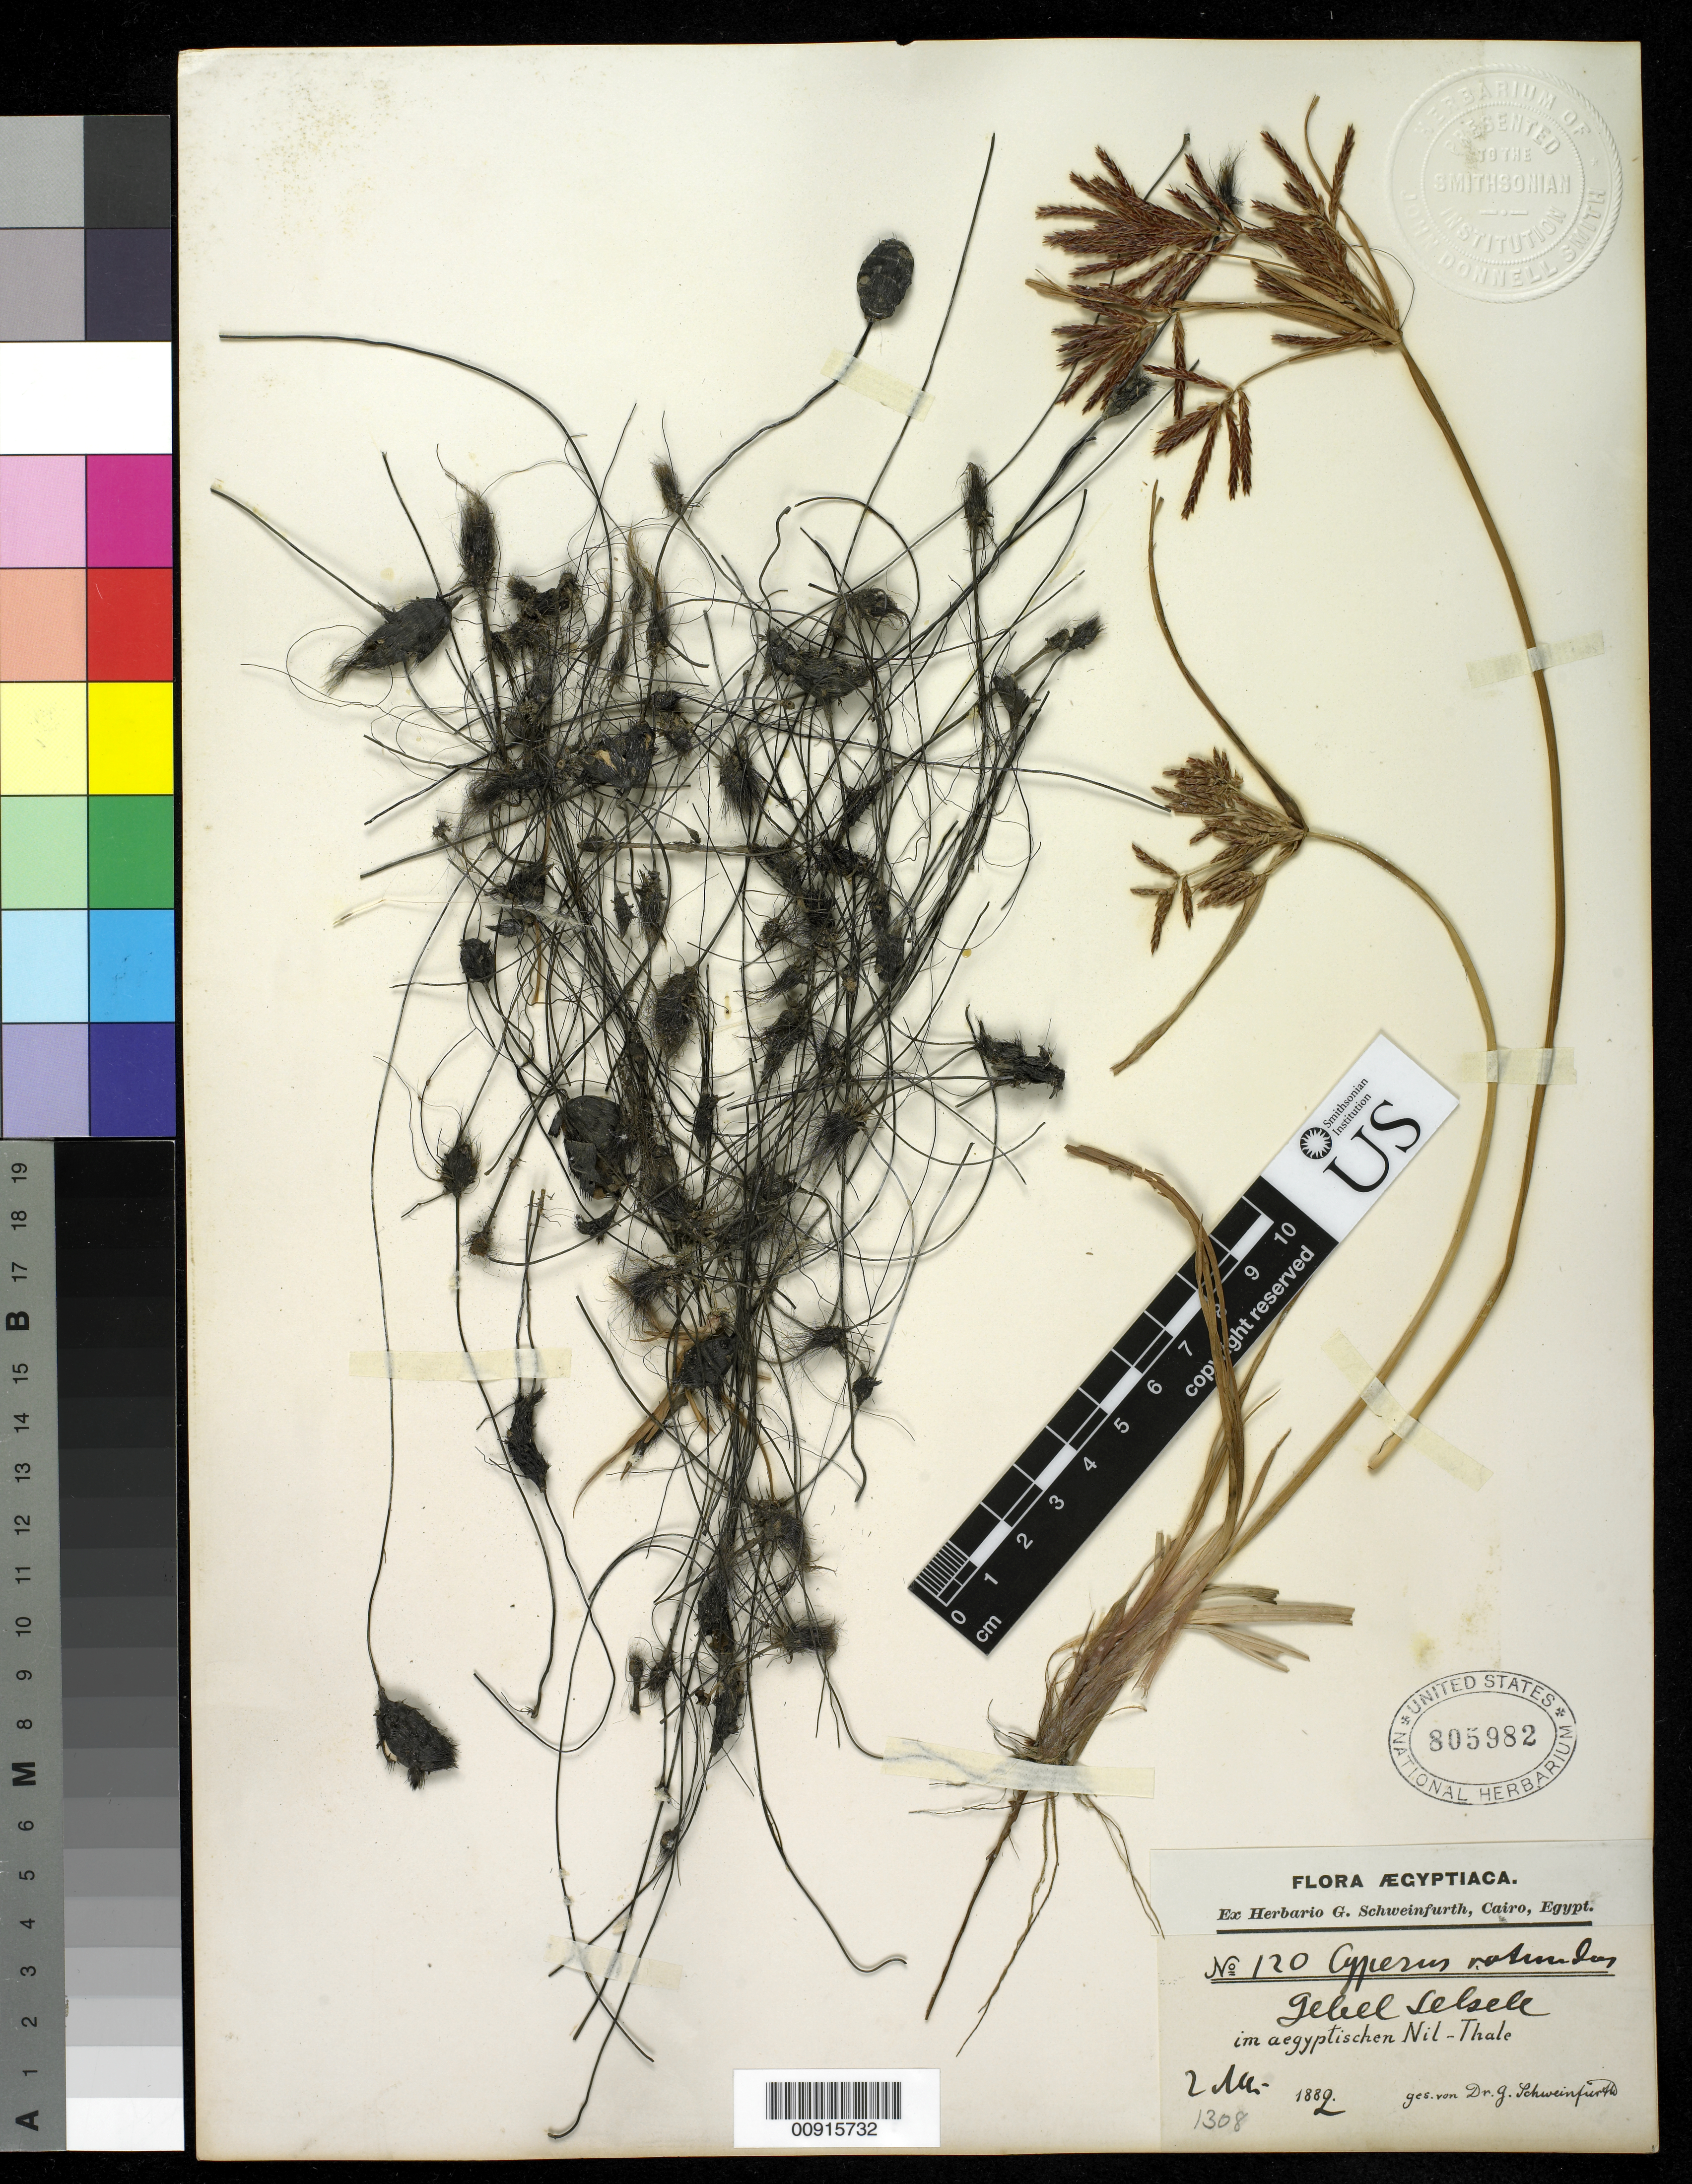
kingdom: Plantae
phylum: Tracheophyta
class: Liliopsida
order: Poales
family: Cyperaceae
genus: Cyperus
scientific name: Cyperus rotundus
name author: L.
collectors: G. A. Schweinfurth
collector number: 120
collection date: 1882-05-02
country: Egypt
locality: Nile-Thale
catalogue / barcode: US 805982